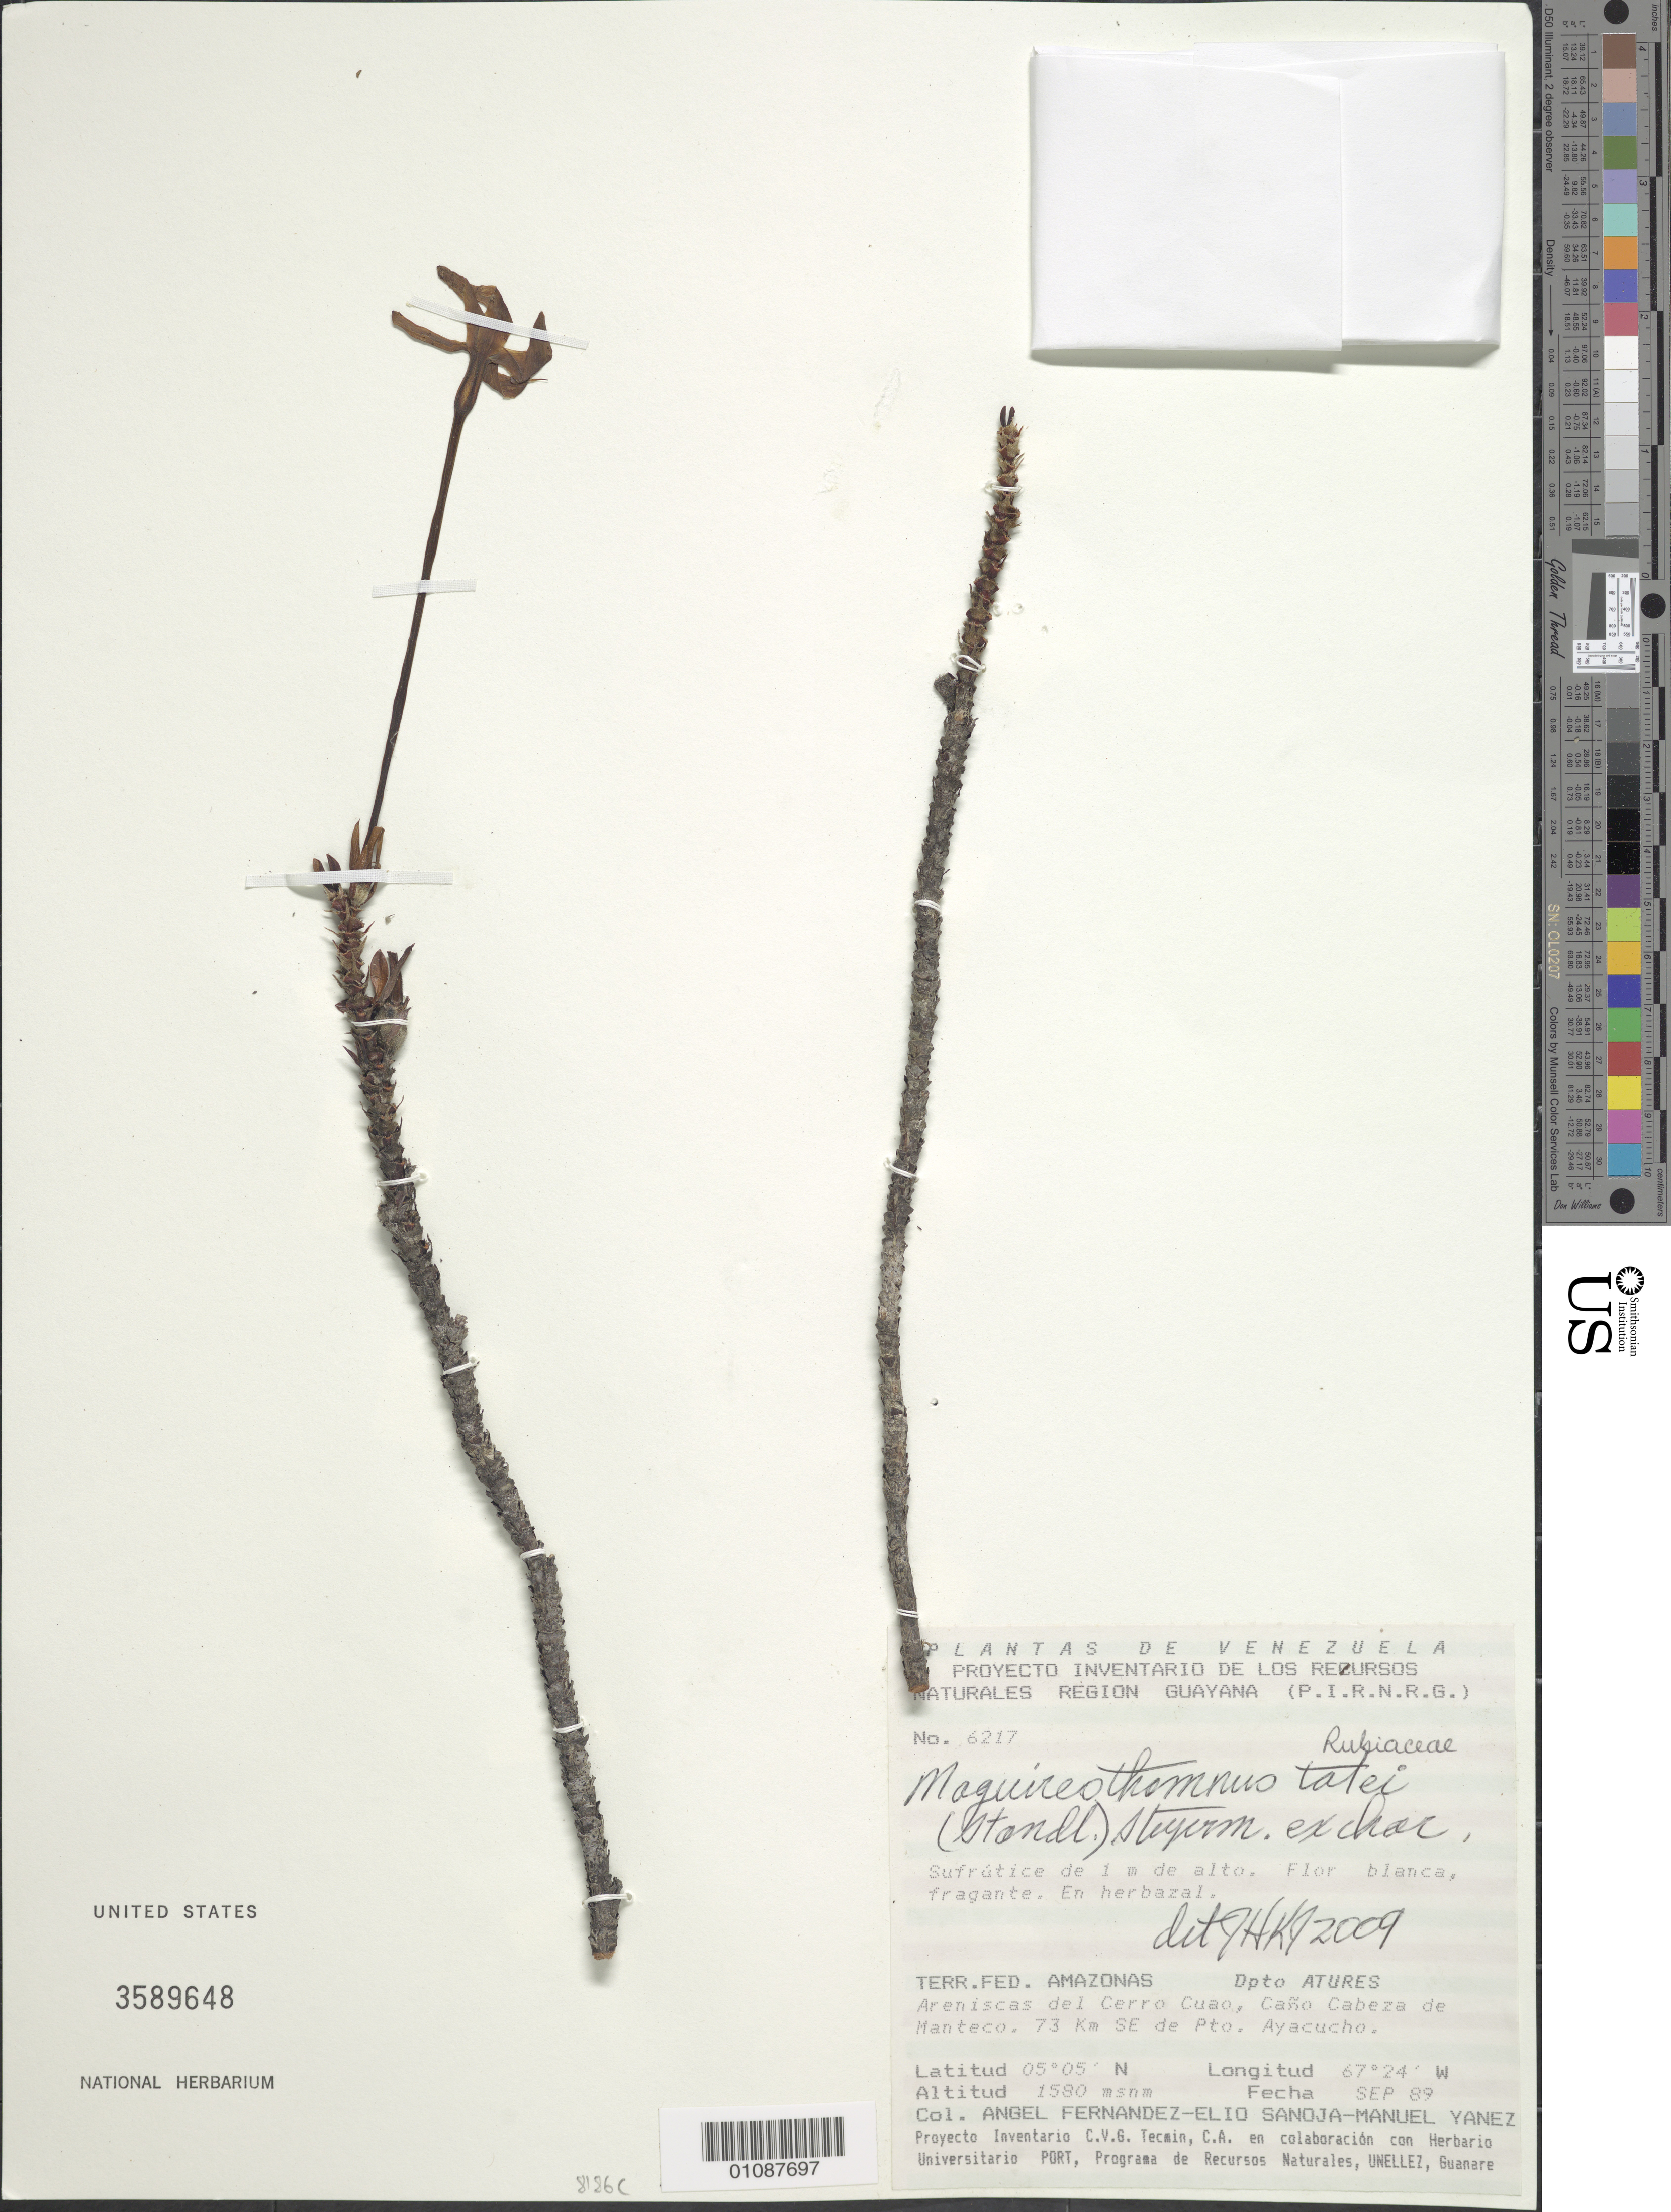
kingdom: Plantae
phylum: Tracheophyta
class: Magnoliopsida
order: Gentianales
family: Rubiaceae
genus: Maguireothamnus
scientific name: Maguireothamnus tatei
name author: (Standl.) Steyerm.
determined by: Kirkbride, J. H.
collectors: A. Fernández, E. Sanoja & M. Yanez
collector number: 6217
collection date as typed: Sep-89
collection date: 1989-09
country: Venezuela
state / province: Amazonas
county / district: Atures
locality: Cerro Cuao, Caño Cabeza de Manteco. 73 km SE de Puerto Ayacucho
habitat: Areniscas. En herbazal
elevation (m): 1580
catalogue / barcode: US 3589648